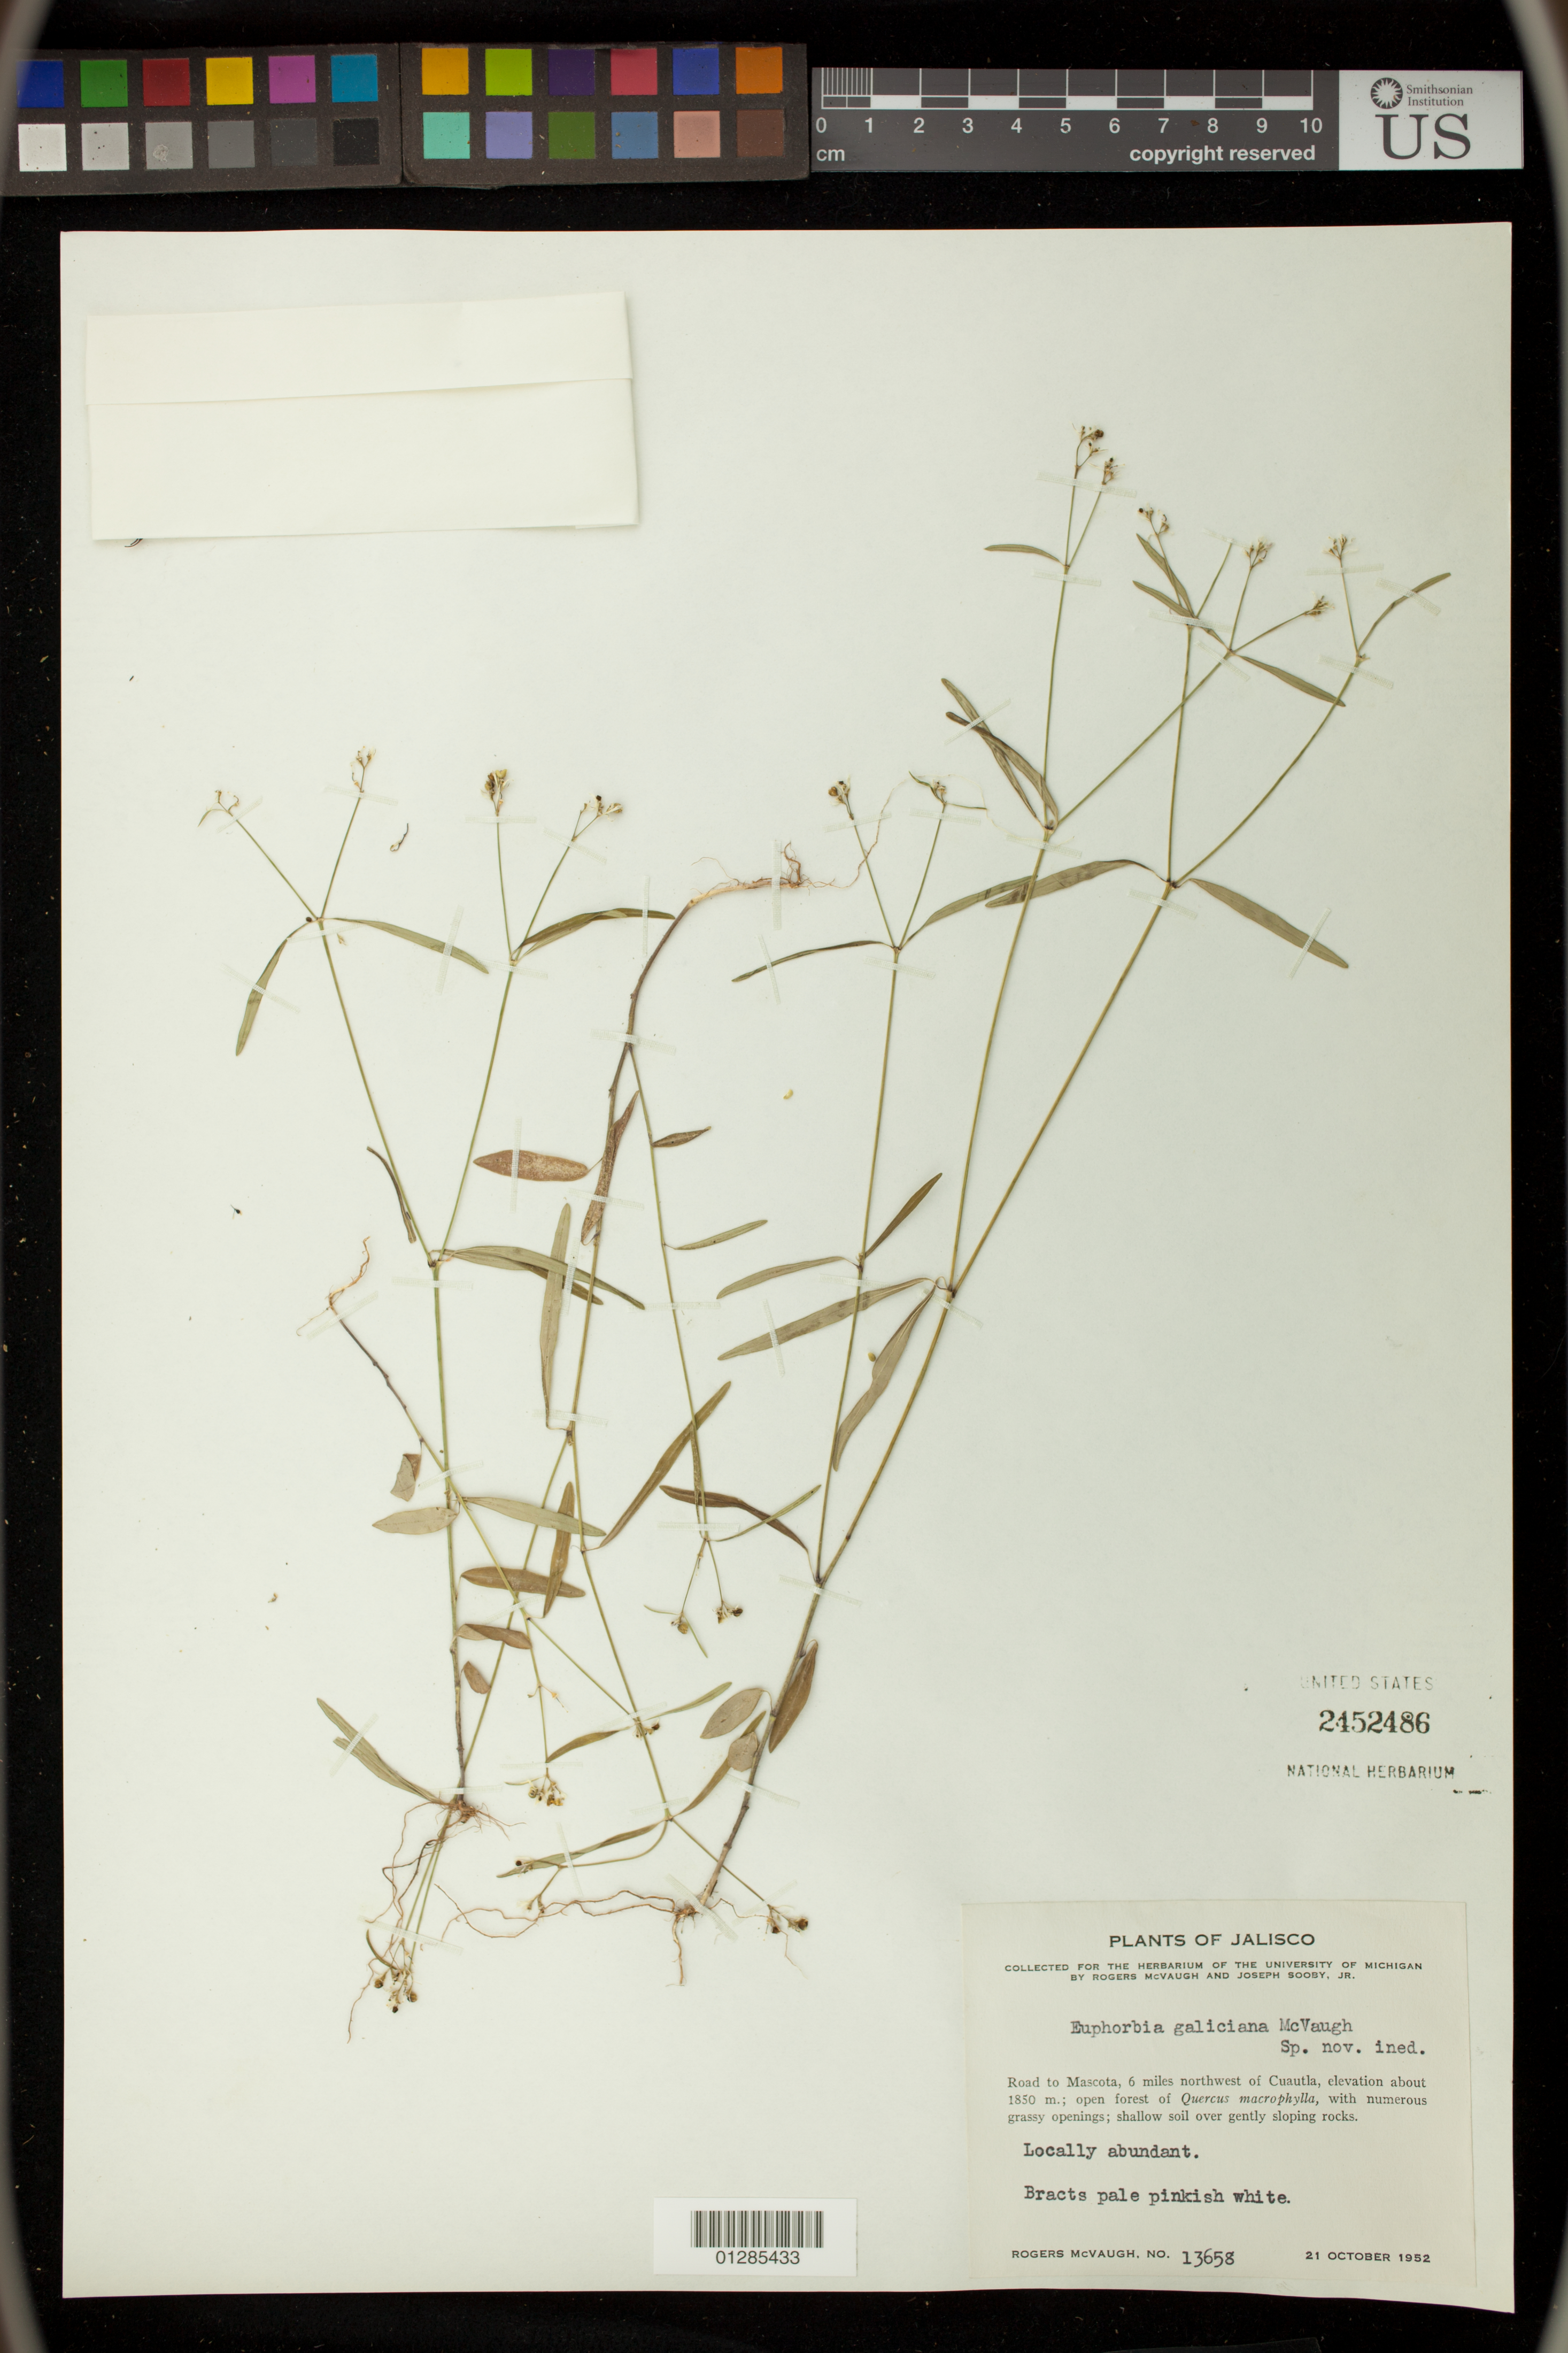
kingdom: Plantae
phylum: Tracheophyta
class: Magnoliopsida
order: Malpighiales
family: Euphorbiaceae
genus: Euphorbia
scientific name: Euphorbia graminea var. novogaliciana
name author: McVaugh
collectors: R. McVaugh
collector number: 13658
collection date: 1952-10-21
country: Mexico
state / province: Jalisco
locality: Road to Mascota, 6 miles northwest of Cuautla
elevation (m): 1850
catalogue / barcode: US 2452486